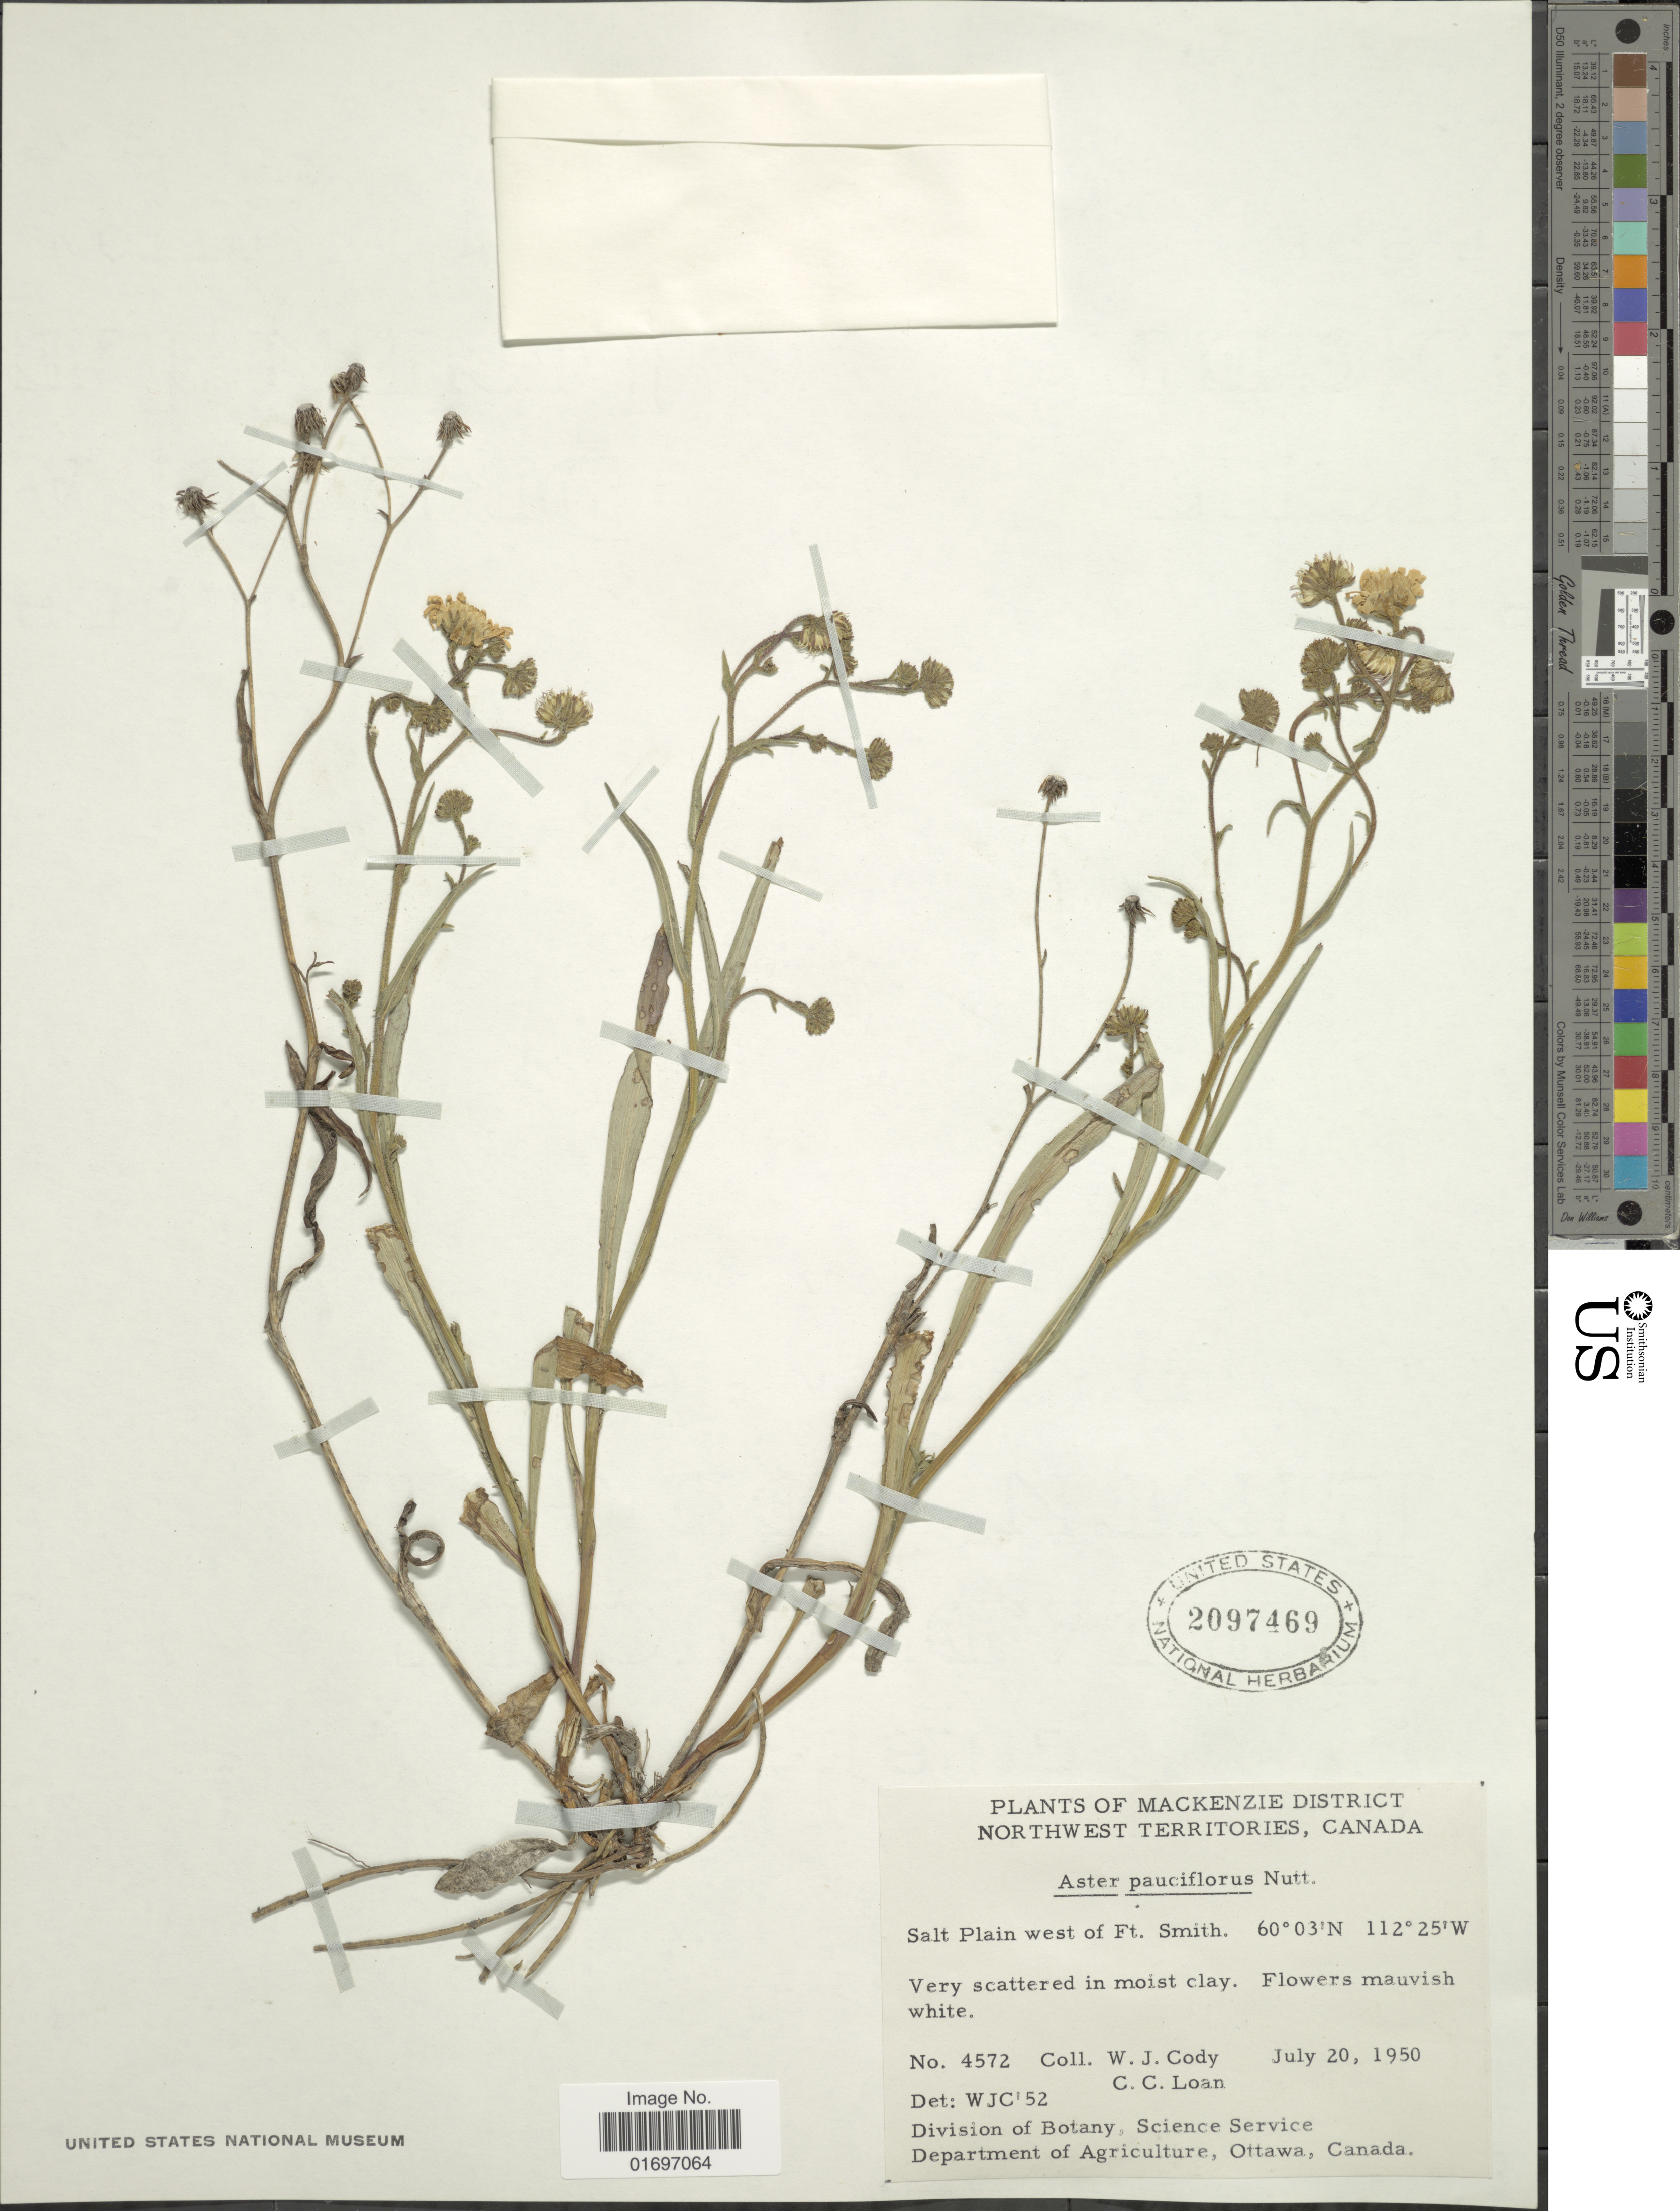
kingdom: Plantae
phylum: Tracheophyta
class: Magnoliopsida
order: Asterales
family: Asteraceae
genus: Almutaster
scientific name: Almutaster pauciflorus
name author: (Nutt.) Á. Löve & D. Löve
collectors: W. Cody & C. Loan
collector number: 4572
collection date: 1950-07-20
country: Canada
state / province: Northwest Territories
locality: Mackenzie District. Northwestern Territories, Canada. Salt Plain west of Ft. Smith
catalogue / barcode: US 2097469